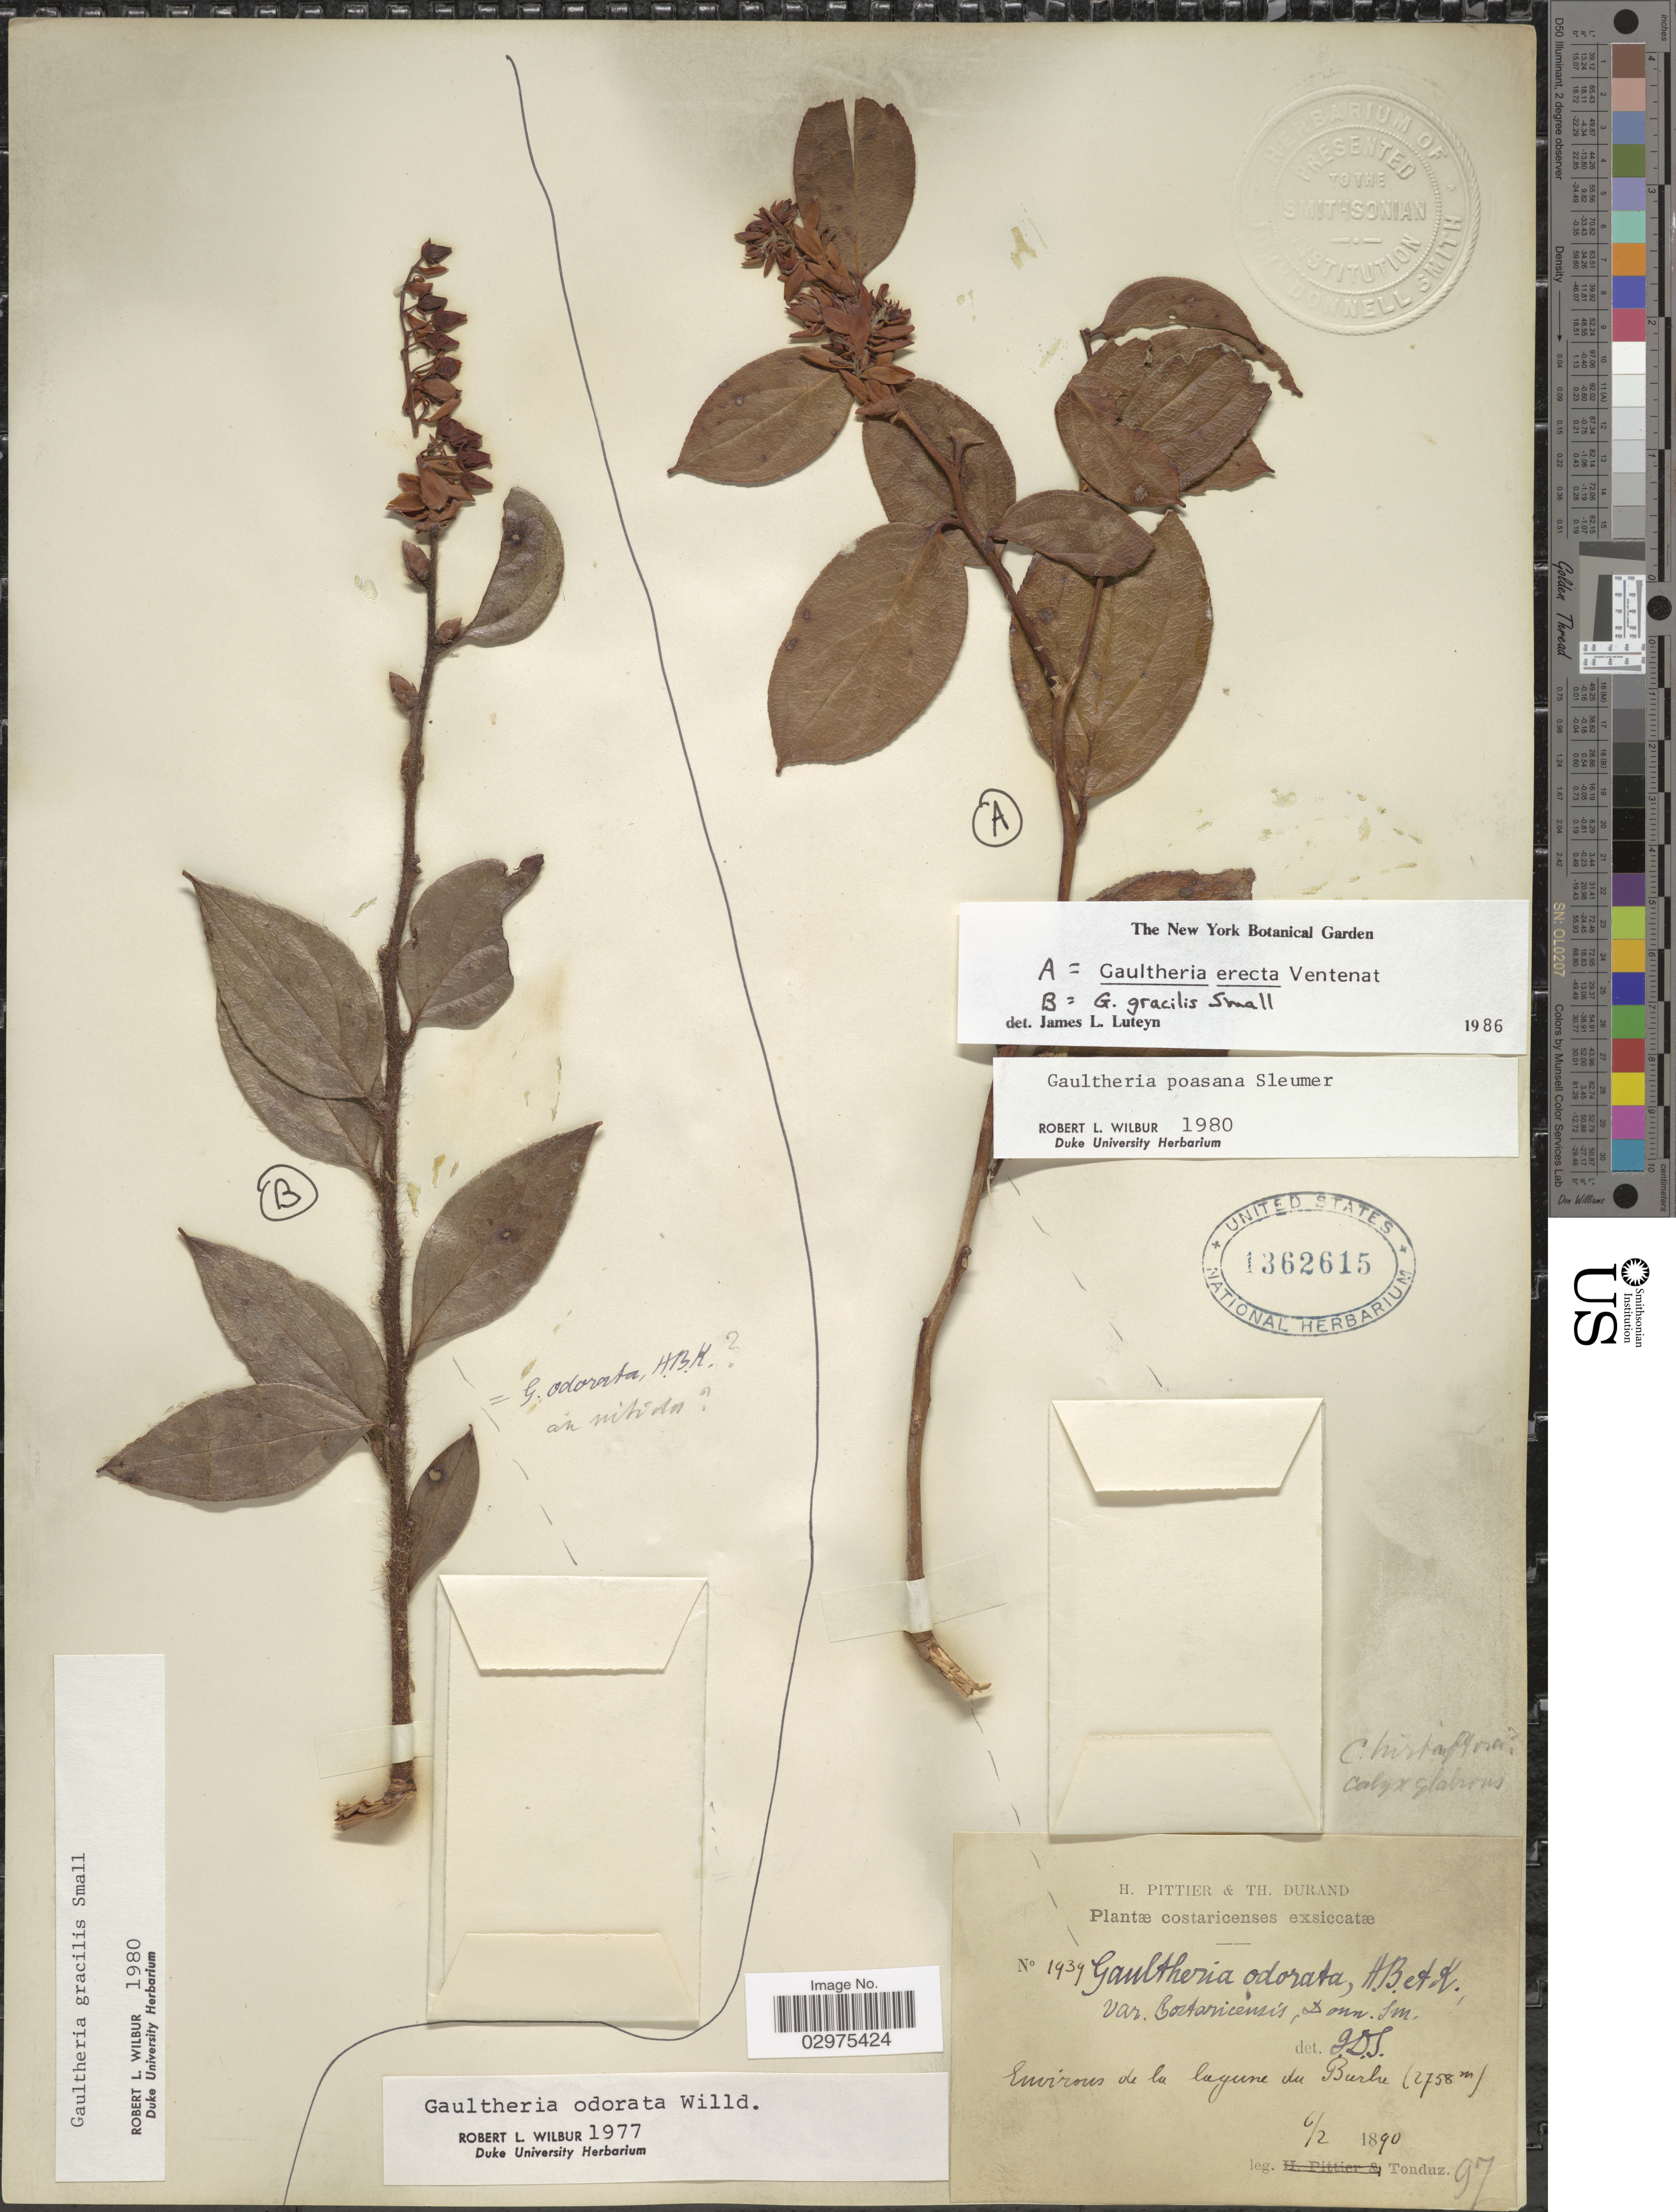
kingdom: Plantae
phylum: Tracheophyta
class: Magnoliopsida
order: Ericales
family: Ericaceae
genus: Gaultheria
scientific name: Gaultheria erecta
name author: Vent.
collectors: Tonduz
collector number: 1939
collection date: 1890-02-06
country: Costa Rica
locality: Environs de la lagune du Barba.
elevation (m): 2758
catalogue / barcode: US 1362615